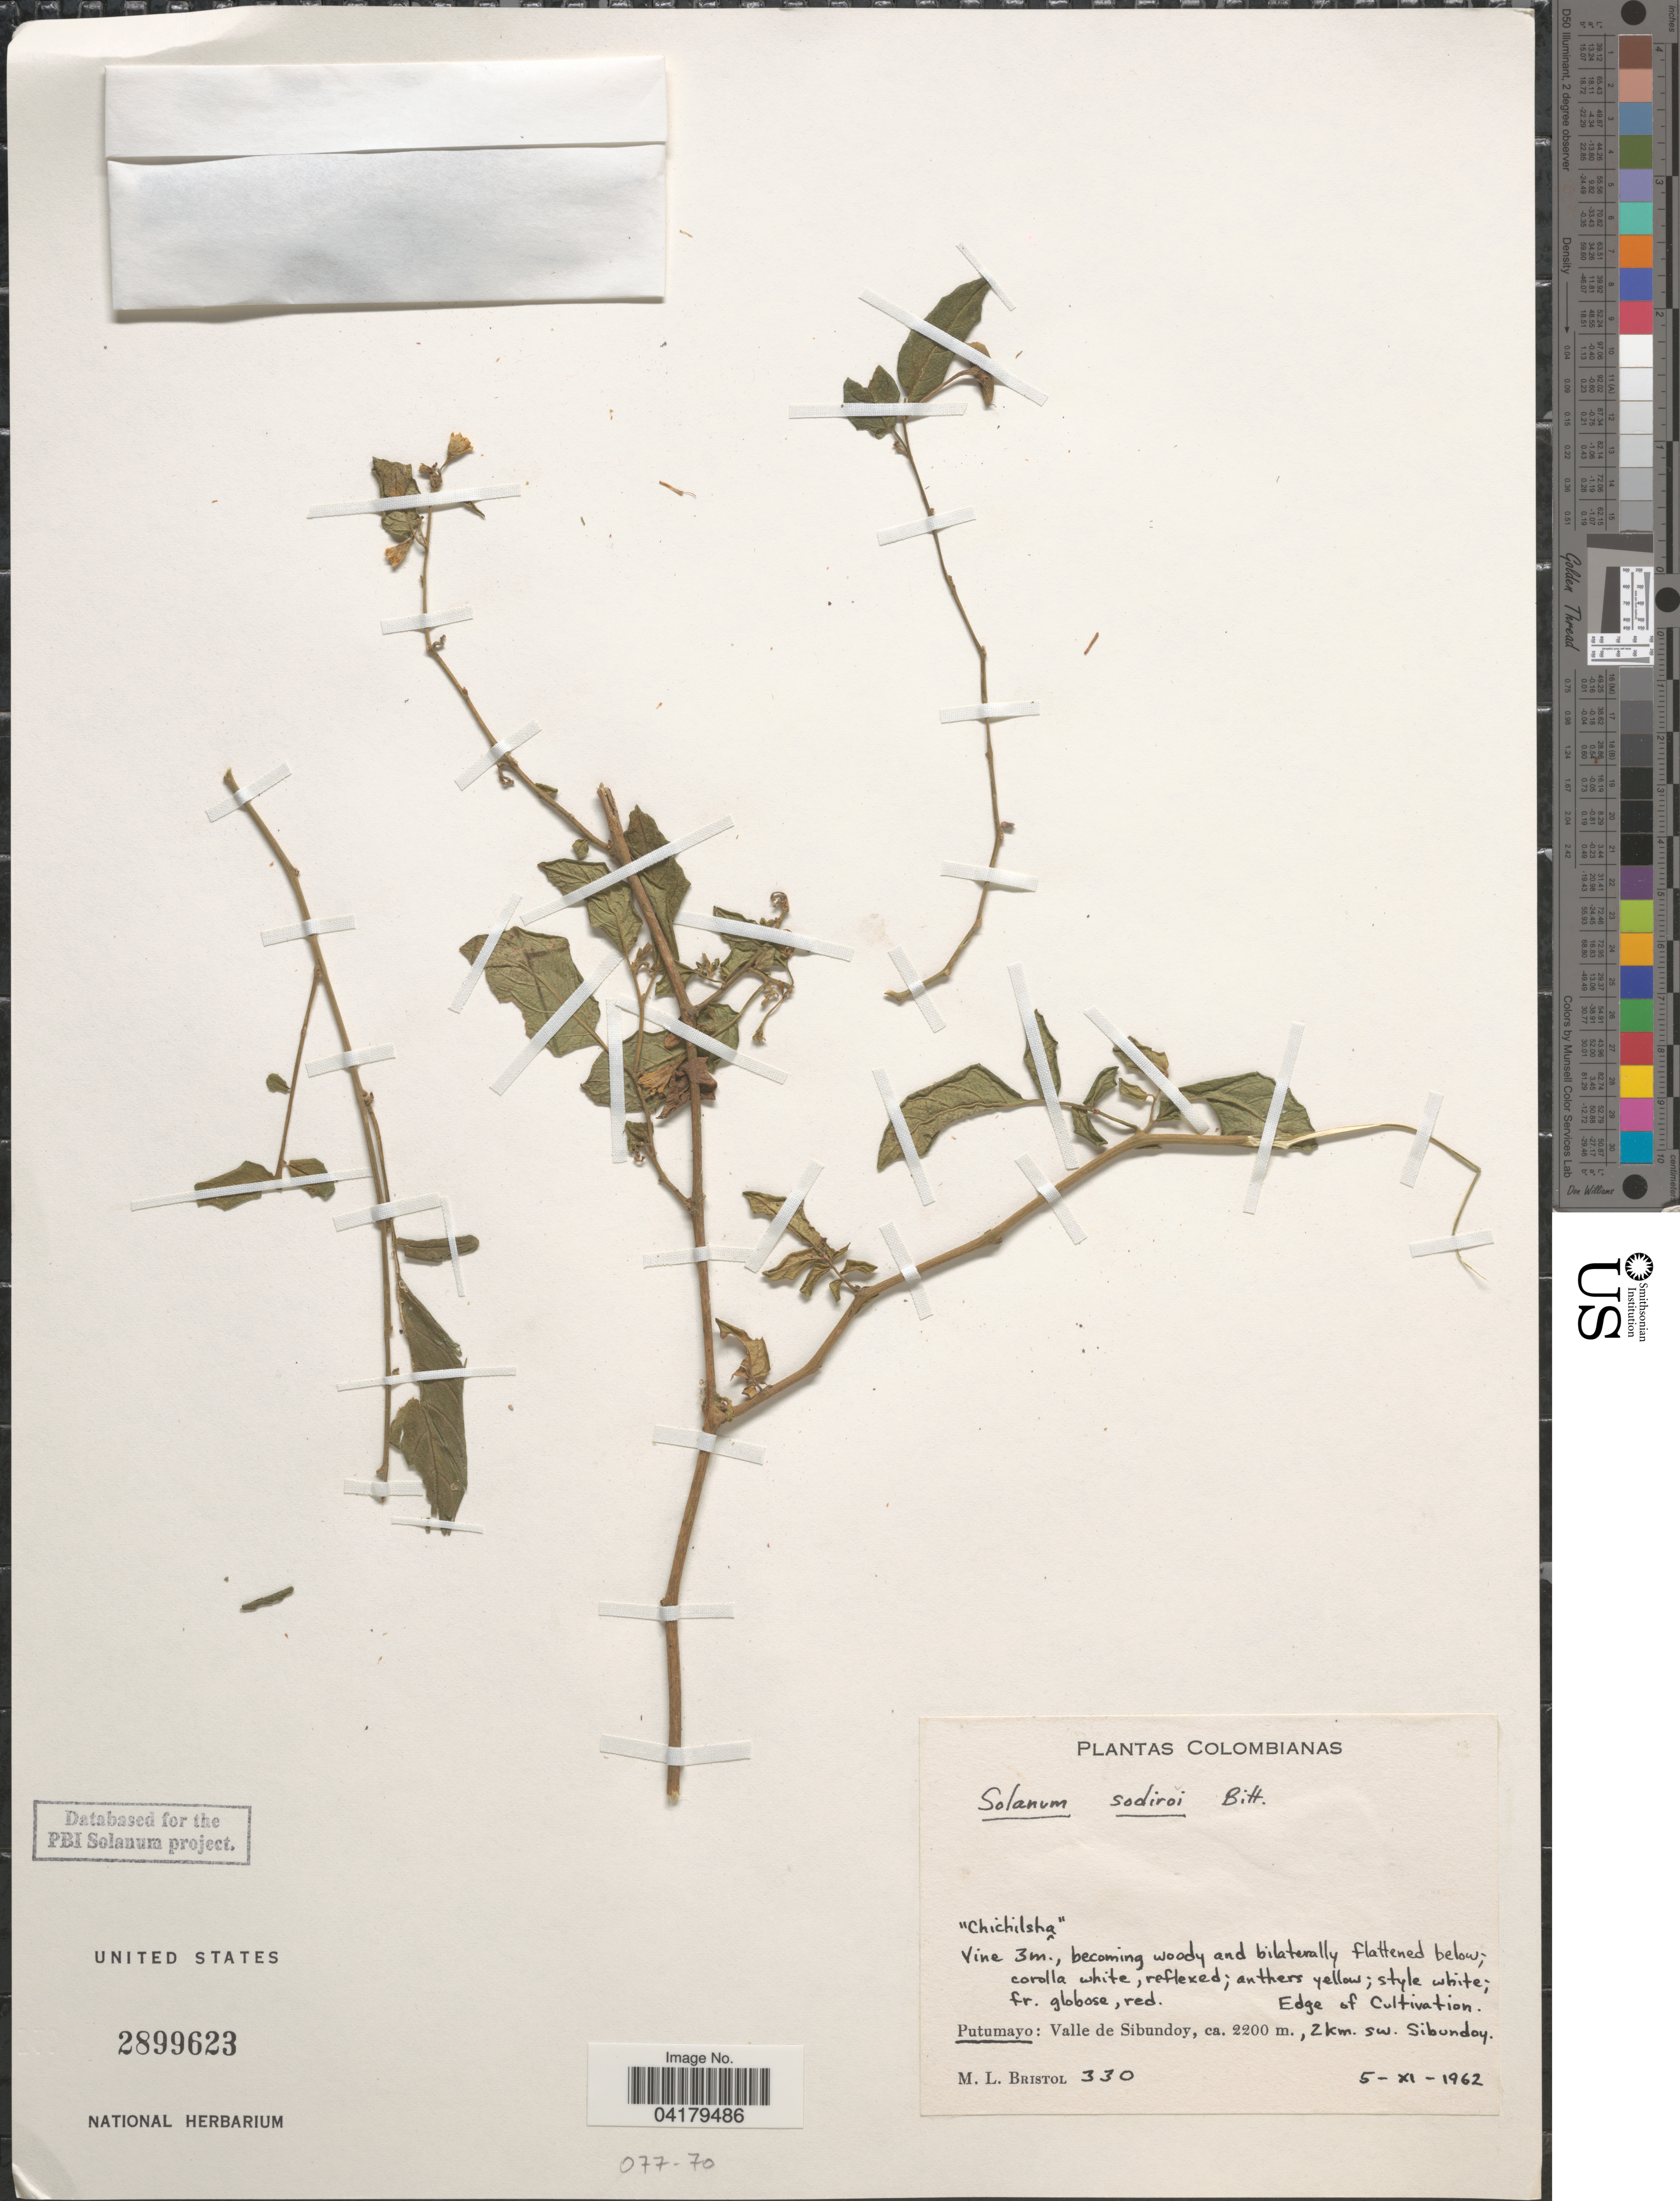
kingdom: Plantae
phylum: Tracheophyta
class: Magnoliopsida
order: Solanales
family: Solanaceae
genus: Solanum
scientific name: Solanum sodiroi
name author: Bitter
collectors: M. L. Bristol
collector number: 330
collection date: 1962-11-05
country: Colombia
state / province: Putumayo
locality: Valle de Sibundoy, 2Km. SW. Sibundoy.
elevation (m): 2200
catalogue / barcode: US 2899623